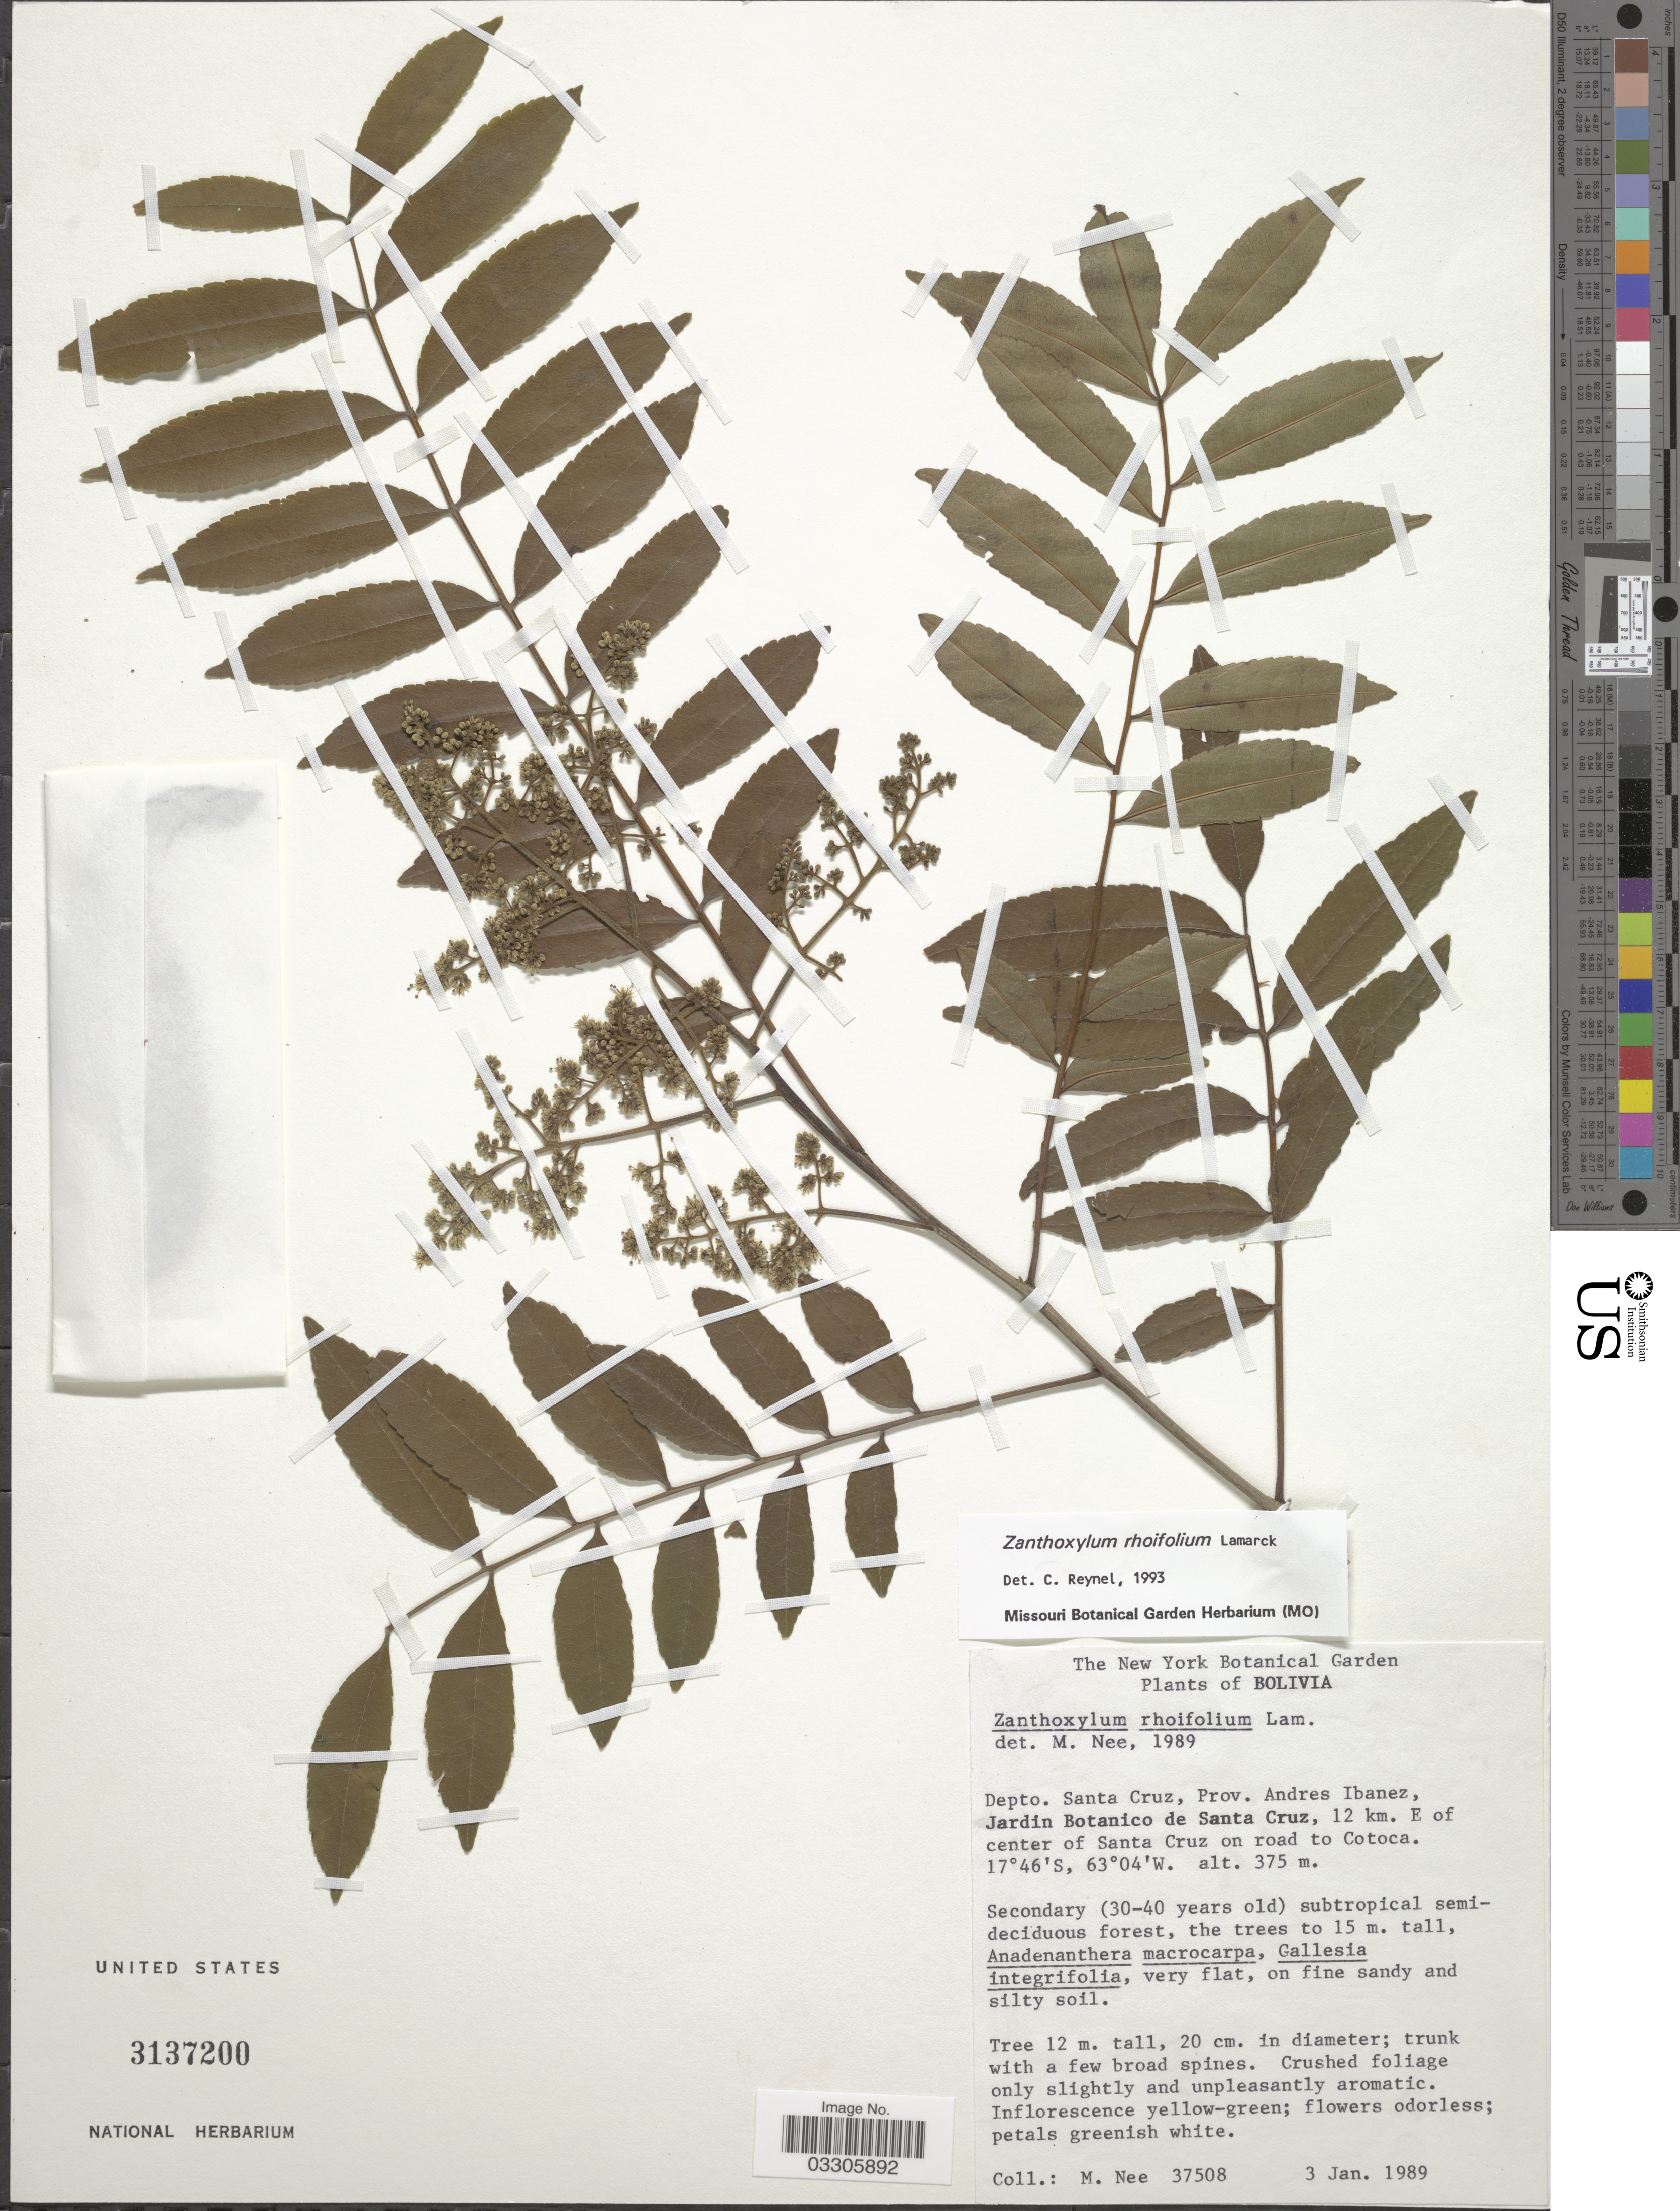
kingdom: Plantae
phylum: Tracheophyta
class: Magnoliopsida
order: Sapindales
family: Rutaceae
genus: Zanthoxylum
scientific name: Zanthoxylum rhoifolium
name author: Lam.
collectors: M. Nee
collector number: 37508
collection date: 1989-01-03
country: Bolivia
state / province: Santa Cruz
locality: Depto. Santa Cruz, Prov. Andres Ibanez, Jardin Botanico de Santa Cruz, 12 km. E of center of Santa Cruz on road to Cotoca.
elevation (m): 375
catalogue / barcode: US 3137200